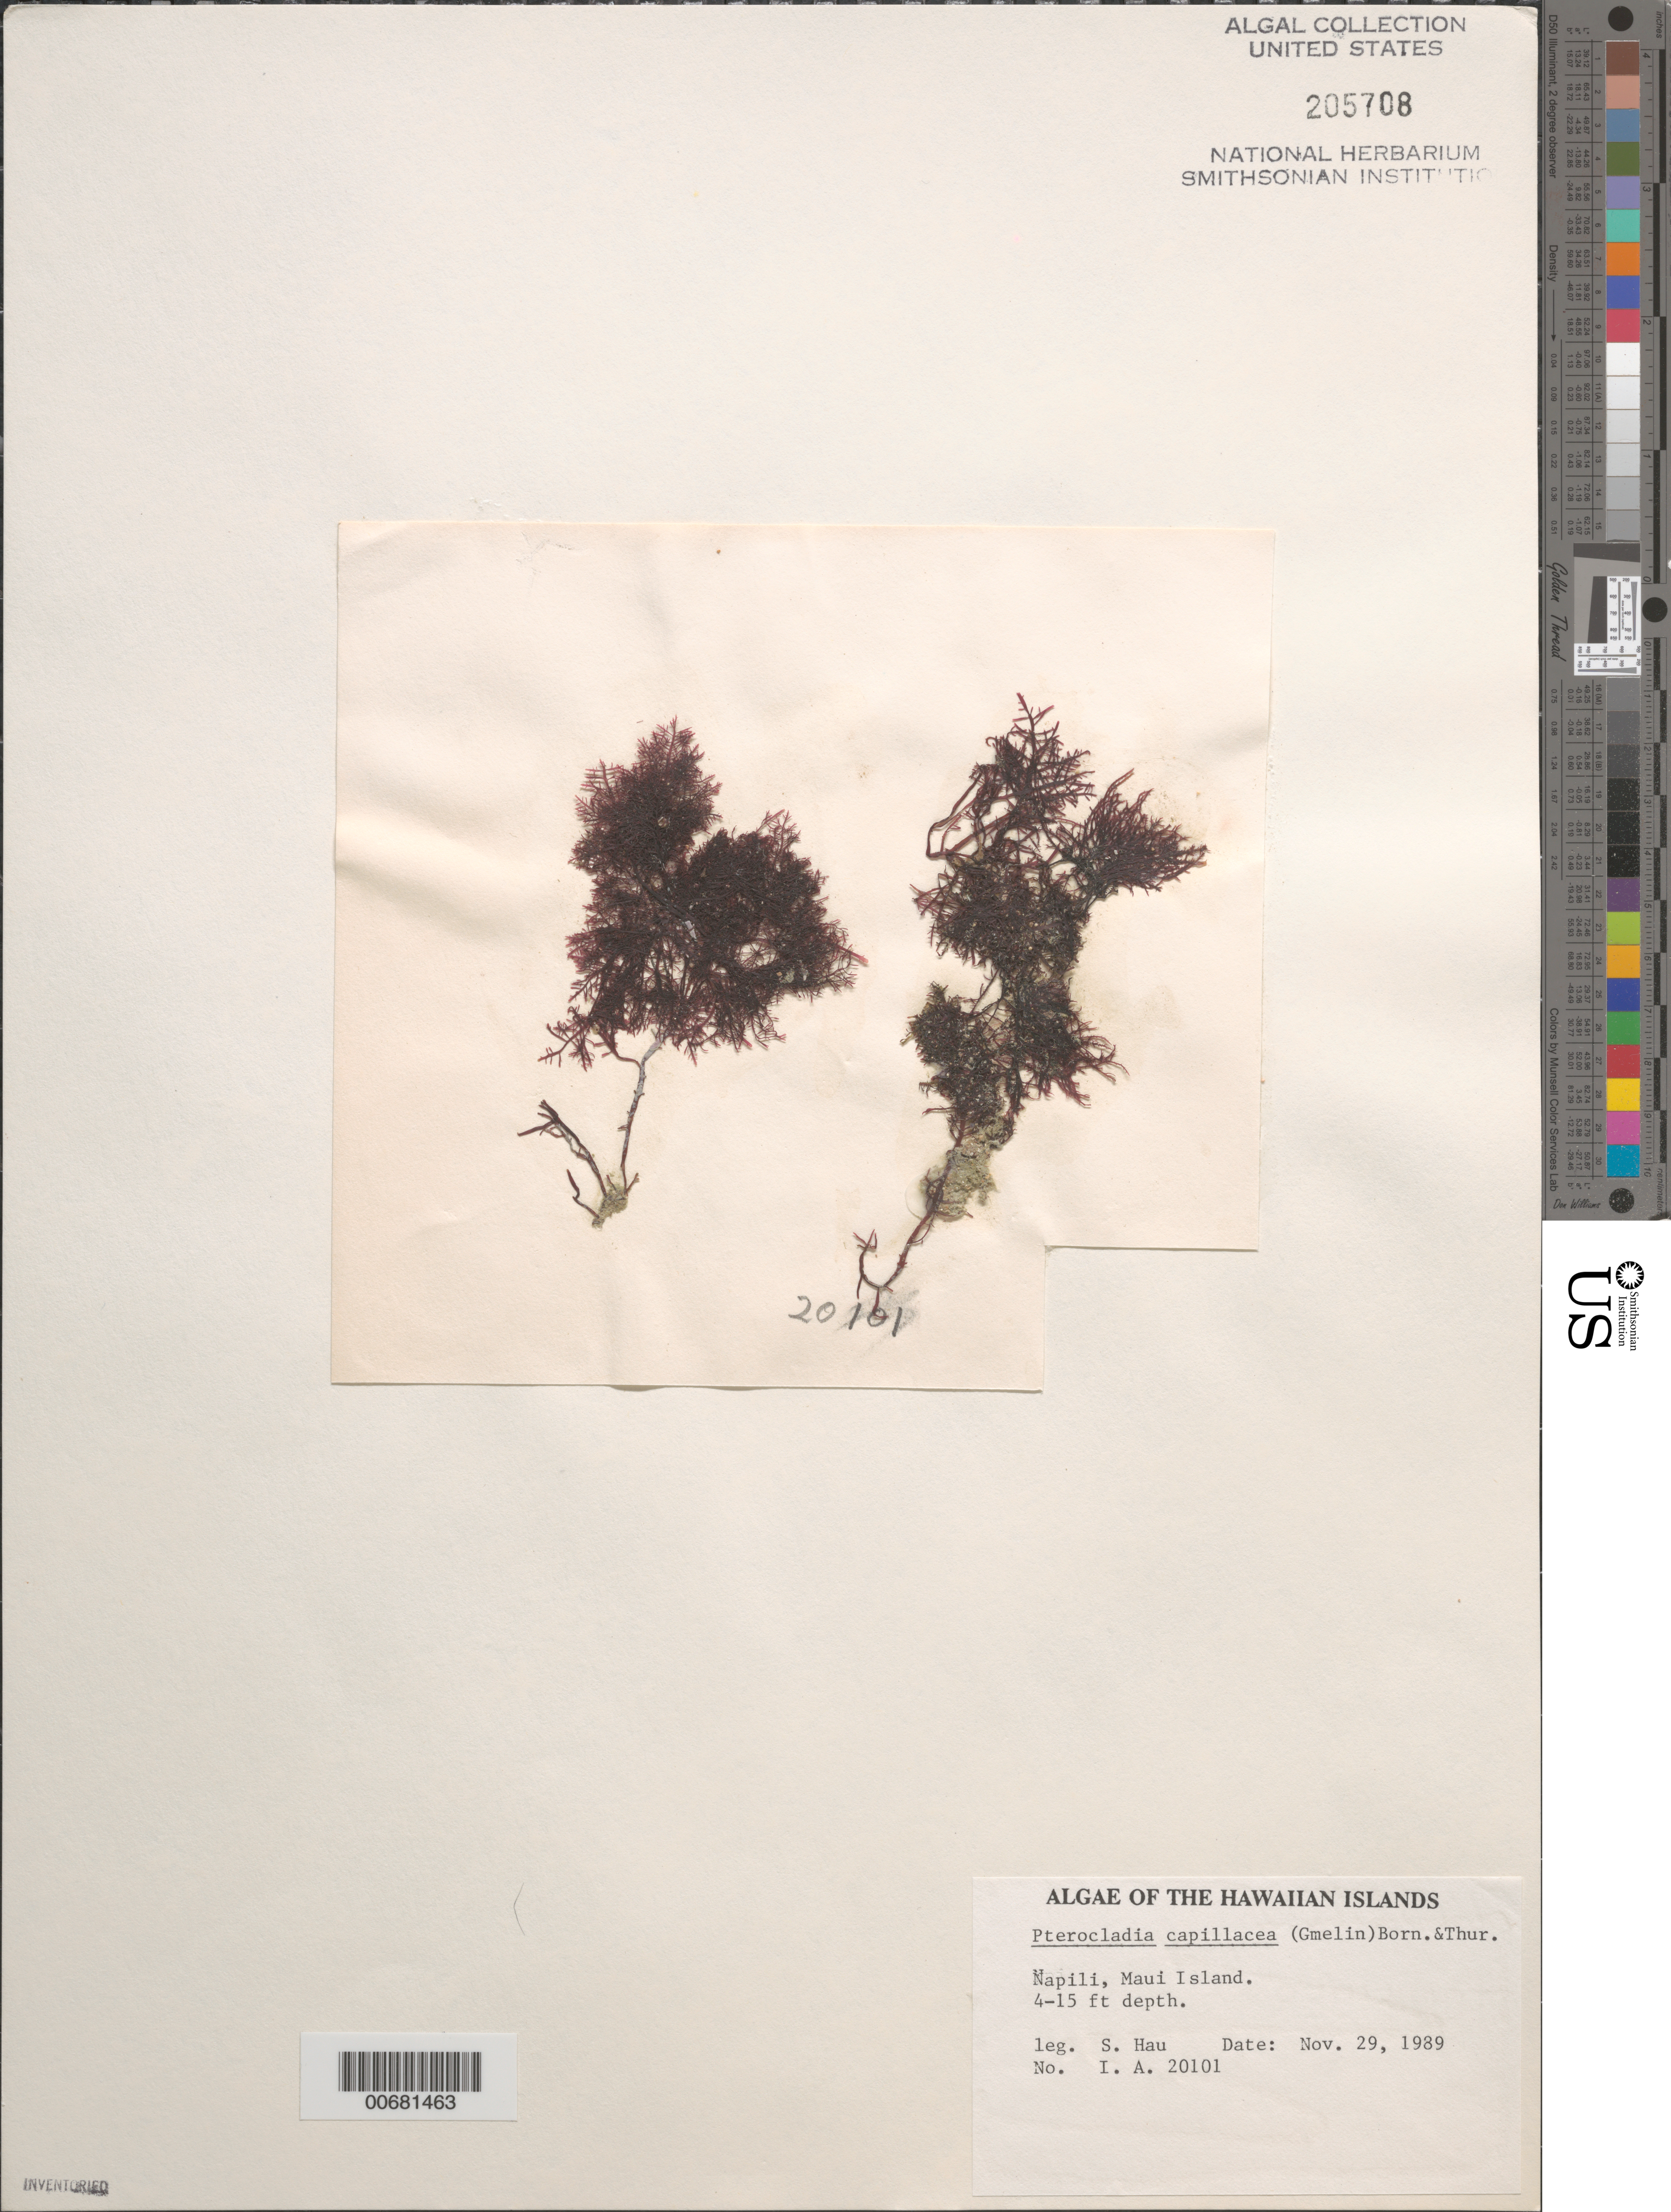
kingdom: Plantae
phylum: Rhodophyta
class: Florideophyceae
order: Gelidiales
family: Pterocladiaceae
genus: Pterocladiella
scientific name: Pterocladiella capillacea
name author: (S.G. Gmel.) Santelices & Hommers.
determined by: Algae name updating Project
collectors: S. Hau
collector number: IAA 20101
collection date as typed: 29 Nov 1989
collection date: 1989-11-29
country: United States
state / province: Hawaii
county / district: Maui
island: Maui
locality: Napili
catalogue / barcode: US 205708